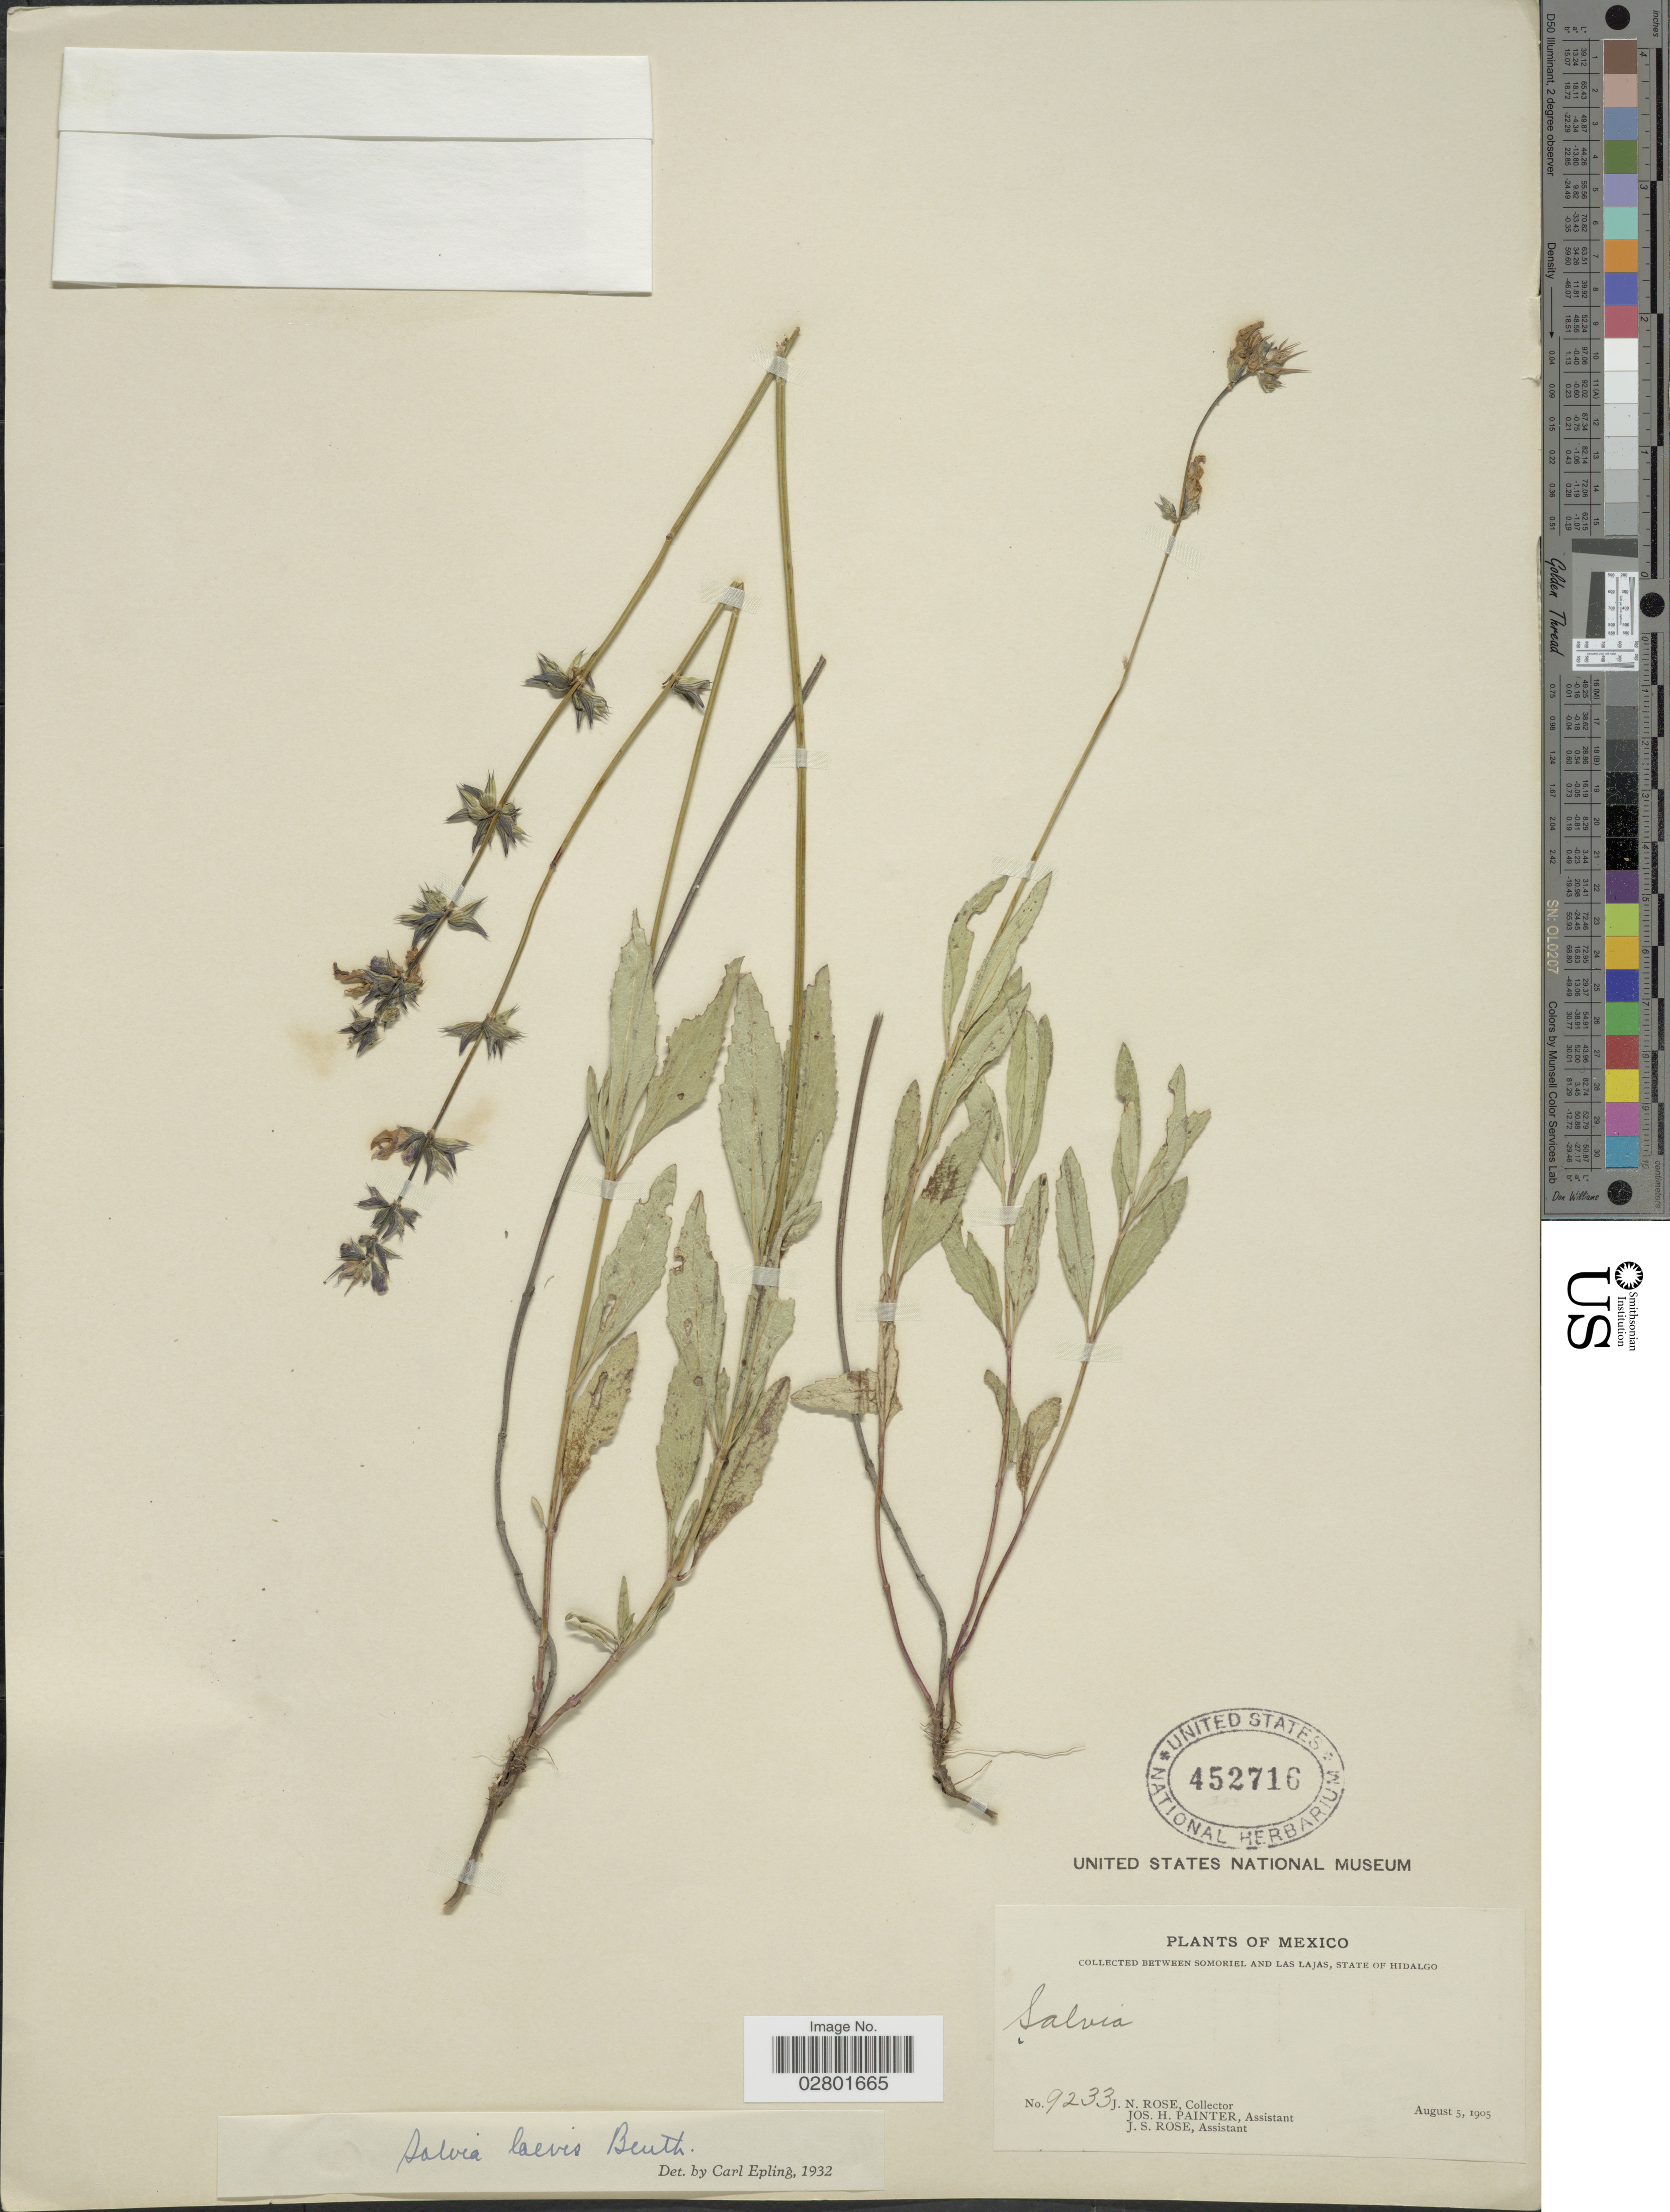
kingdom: Plantae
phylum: Tracheophyta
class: Magnoliopsida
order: Lamiales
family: Lamiaceae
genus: Salvia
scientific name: Salvia laevis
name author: Benth.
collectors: J. N. Rose, J. H. Painter & J. S. Rose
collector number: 9233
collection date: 1905-08-05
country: Mexico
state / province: Hidalgo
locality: Between Somoriel and Las Lajas.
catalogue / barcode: US 452716